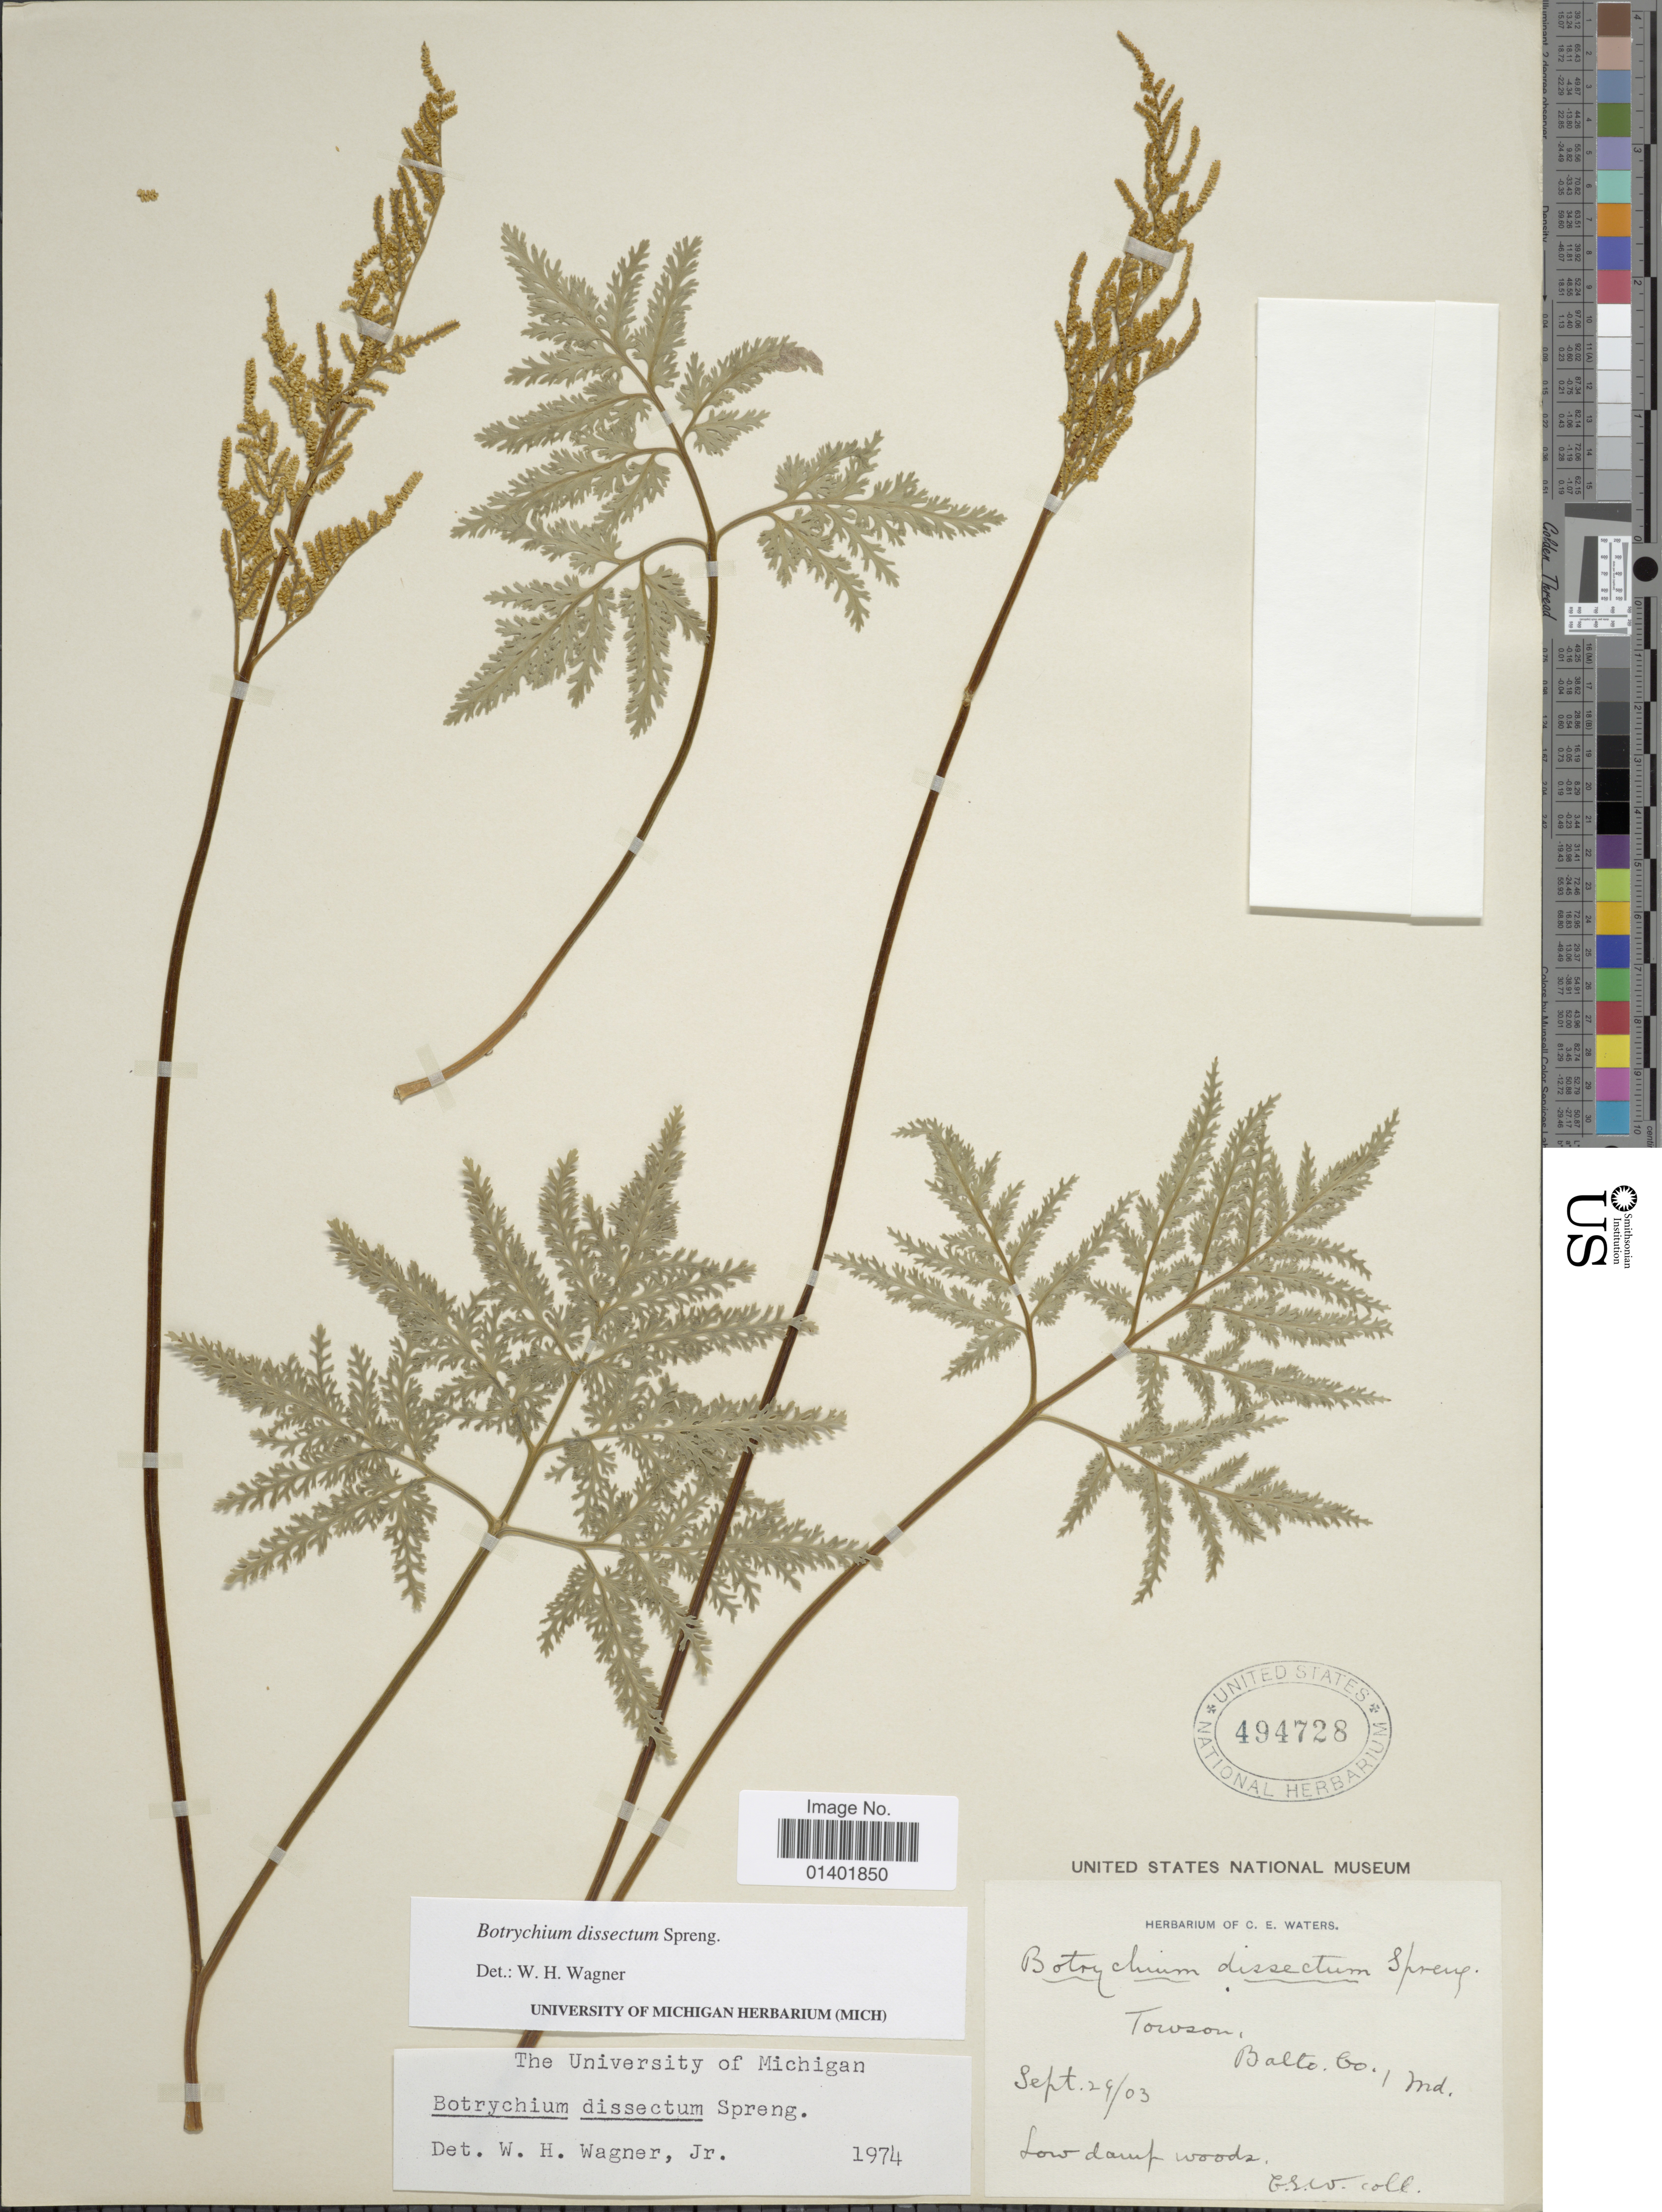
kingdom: Plantae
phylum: Tracheophyta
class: Polypodiopsida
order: Ophioglossales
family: Ophioglossaceae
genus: Botrychium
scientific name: Botrychium dissectum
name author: Spreng.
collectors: C. Waters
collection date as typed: Transcribed d/m/y: 29/9/3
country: United States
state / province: Maryland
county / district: Baltimore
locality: Towson, Balto Co.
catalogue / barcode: US 494728